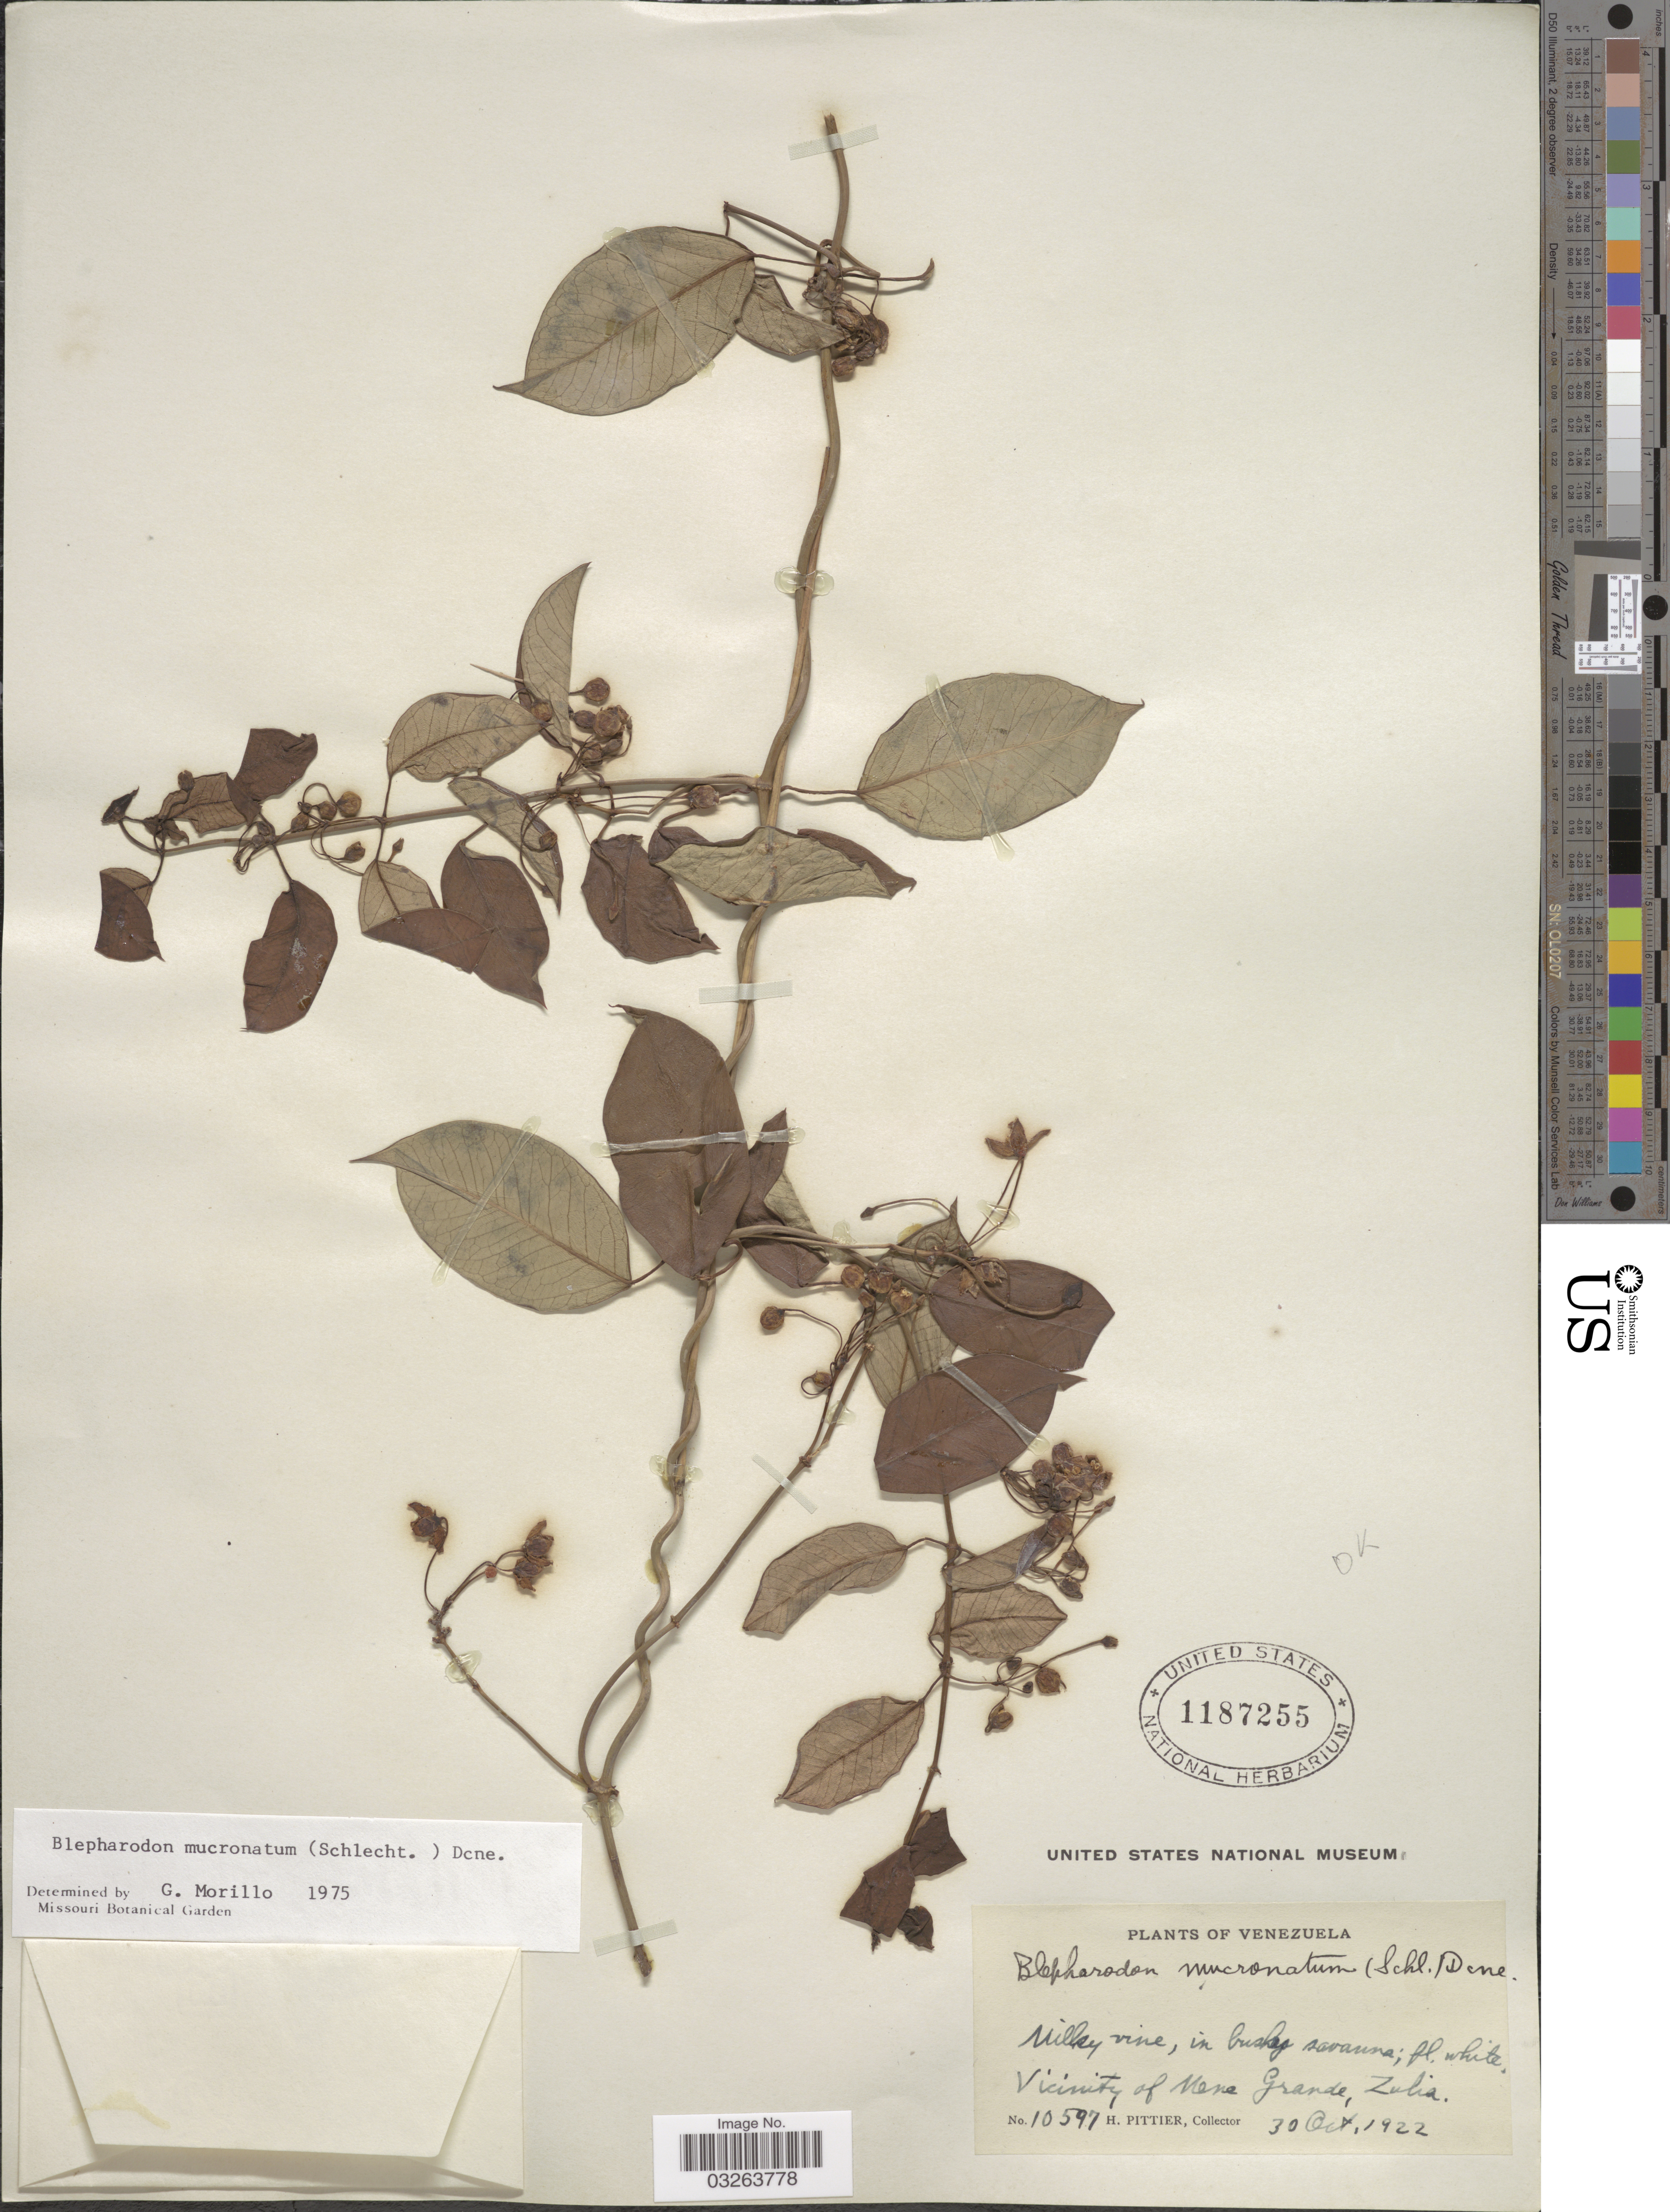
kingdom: Plantae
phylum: Tracheophyta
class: Magnoliopsida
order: Gentianales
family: Apocynaceae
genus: Blepharodon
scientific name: Blepharodon mucronatum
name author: (Schltdl.) Decne.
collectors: H. F. Pittier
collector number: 10597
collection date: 1922-10-30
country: Venezuela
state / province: Zulia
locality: Vicinity of Mesa Grande.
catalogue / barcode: US 1187255